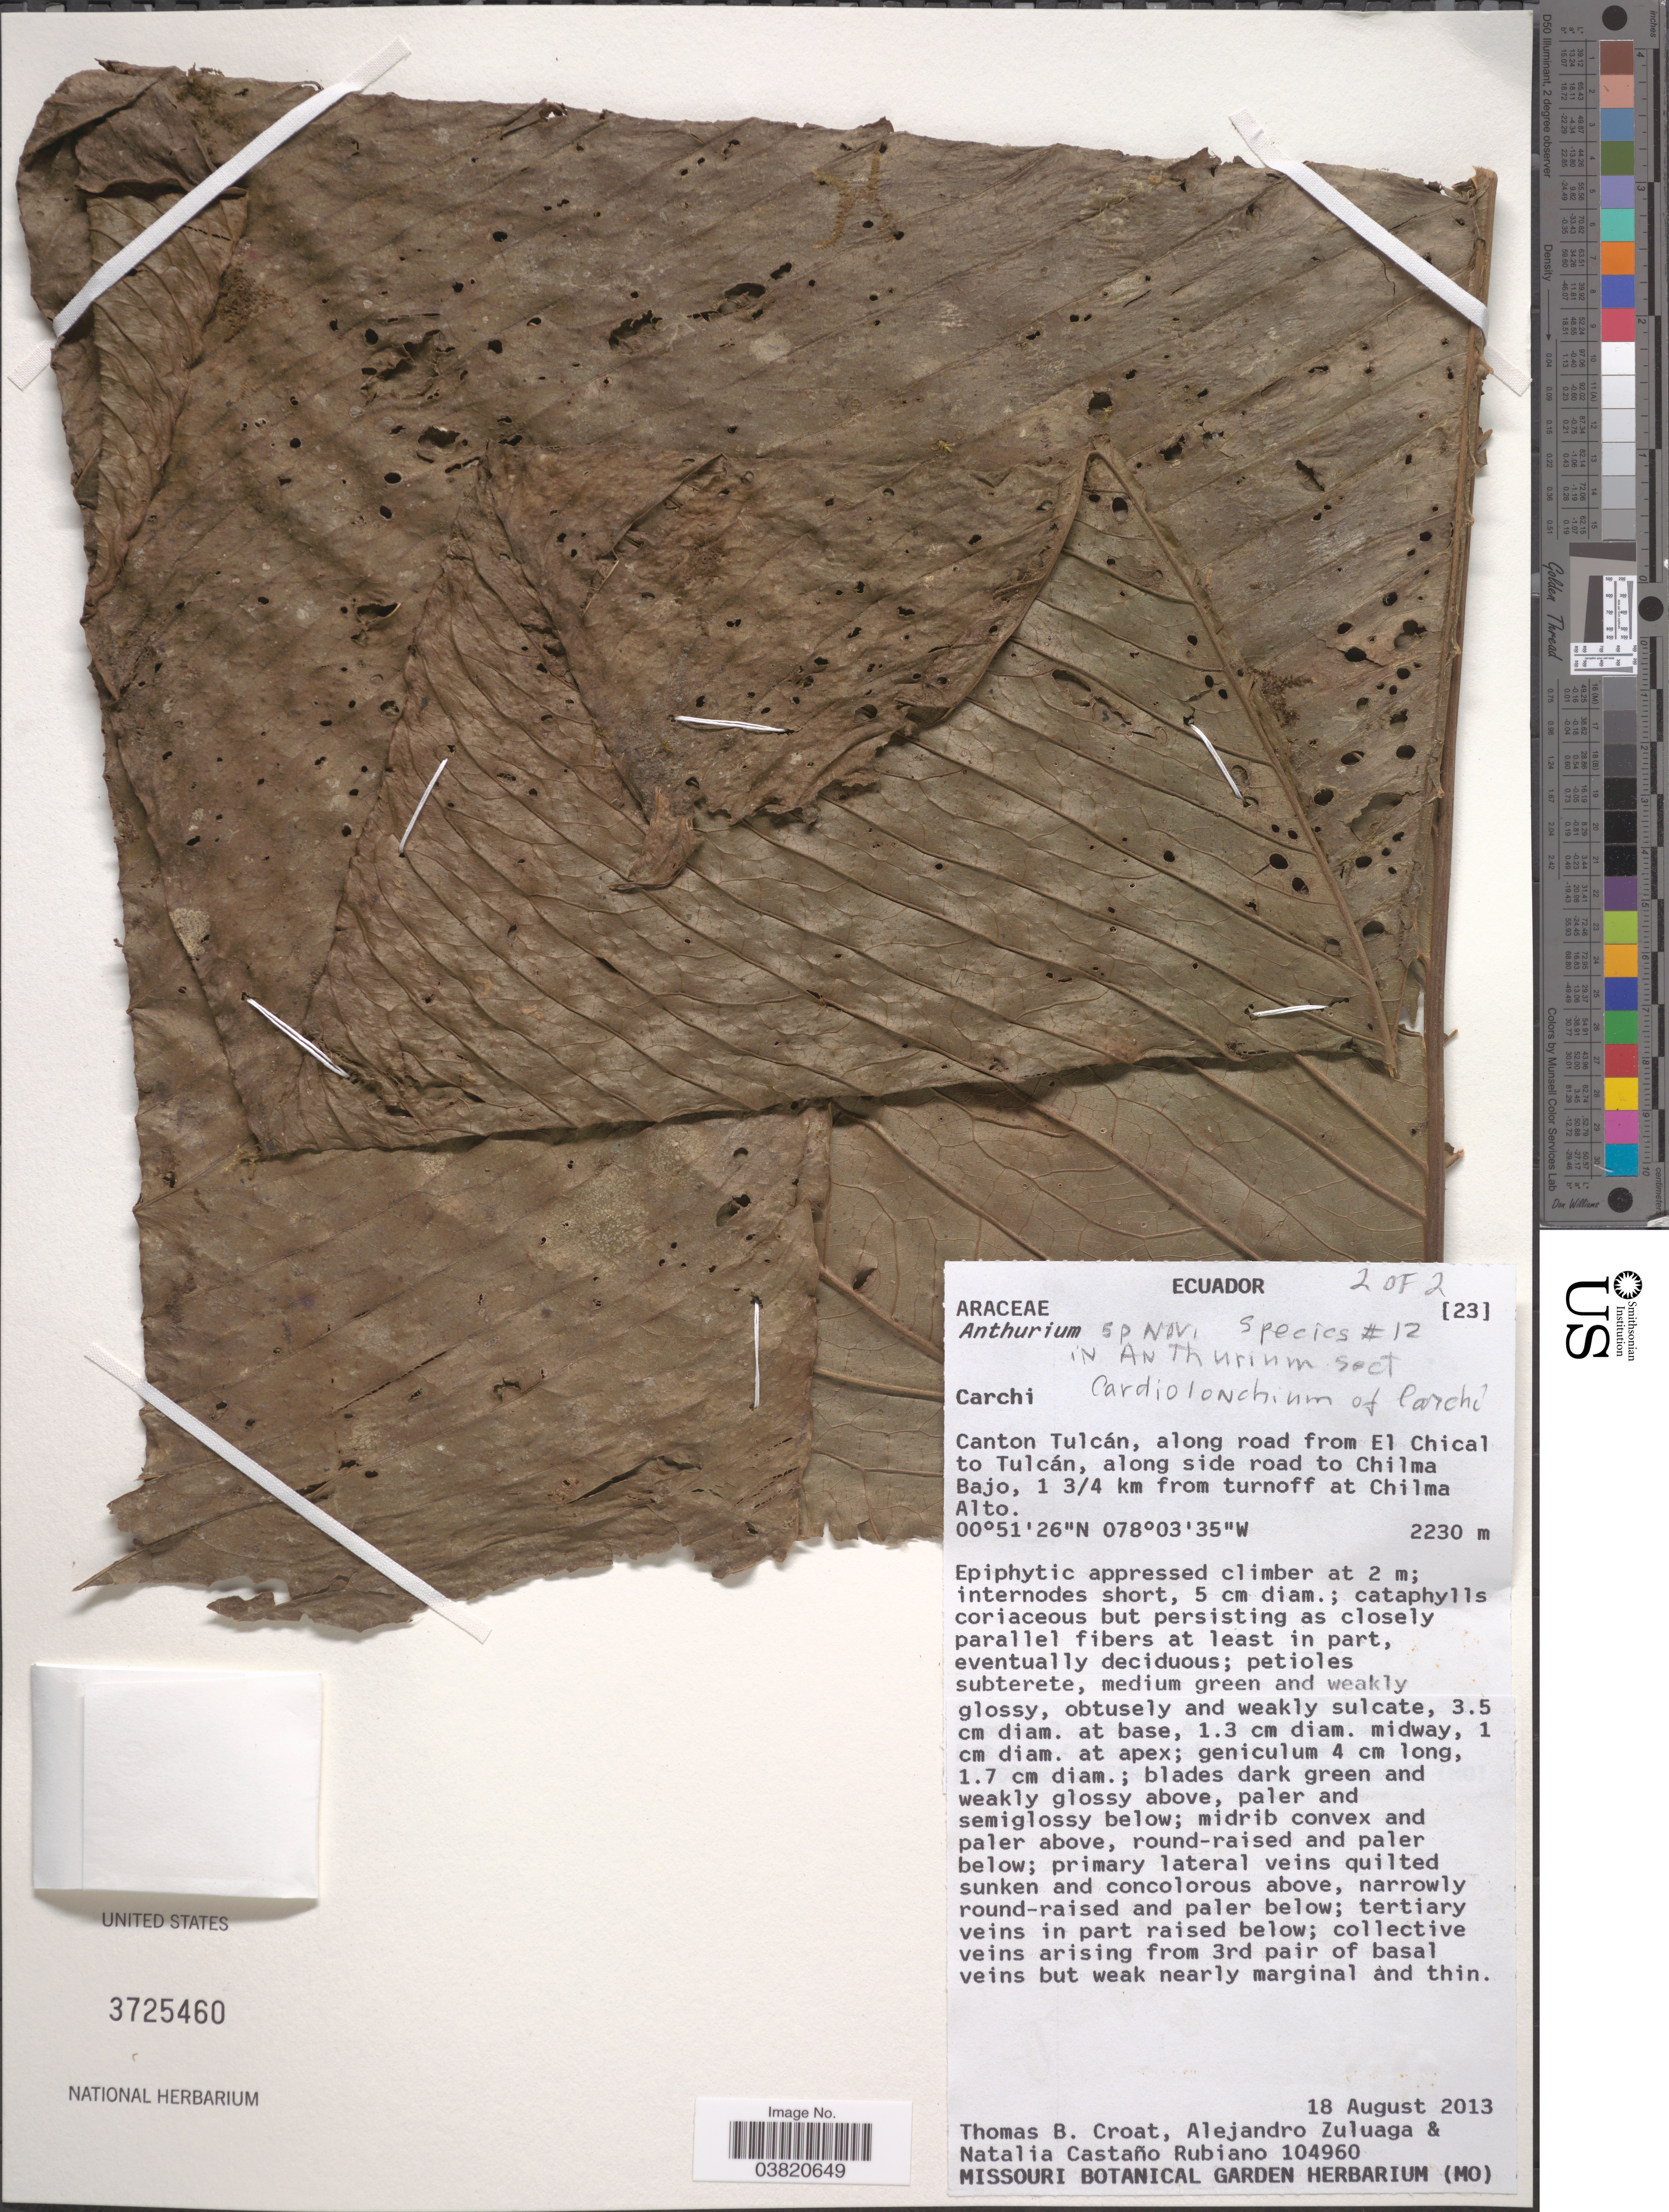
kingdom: Plantae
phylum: Tracheophyta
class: Liliopsida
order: Alismatales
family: Araceae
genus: Anthurium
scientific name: Anthurium sp.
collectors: T. B. Croat, A. Zuluaga & N. Castaño Rubiano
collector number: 104960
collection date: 2013-08-18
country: Ecuador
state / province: Carchi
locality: Canton Tulcán, along road from El Chical to Tulcán, along side road to Chilma Bajo, 1 ¾ km from turnoff at Chilma Alto.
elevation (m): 2230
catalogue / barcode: US 3725460